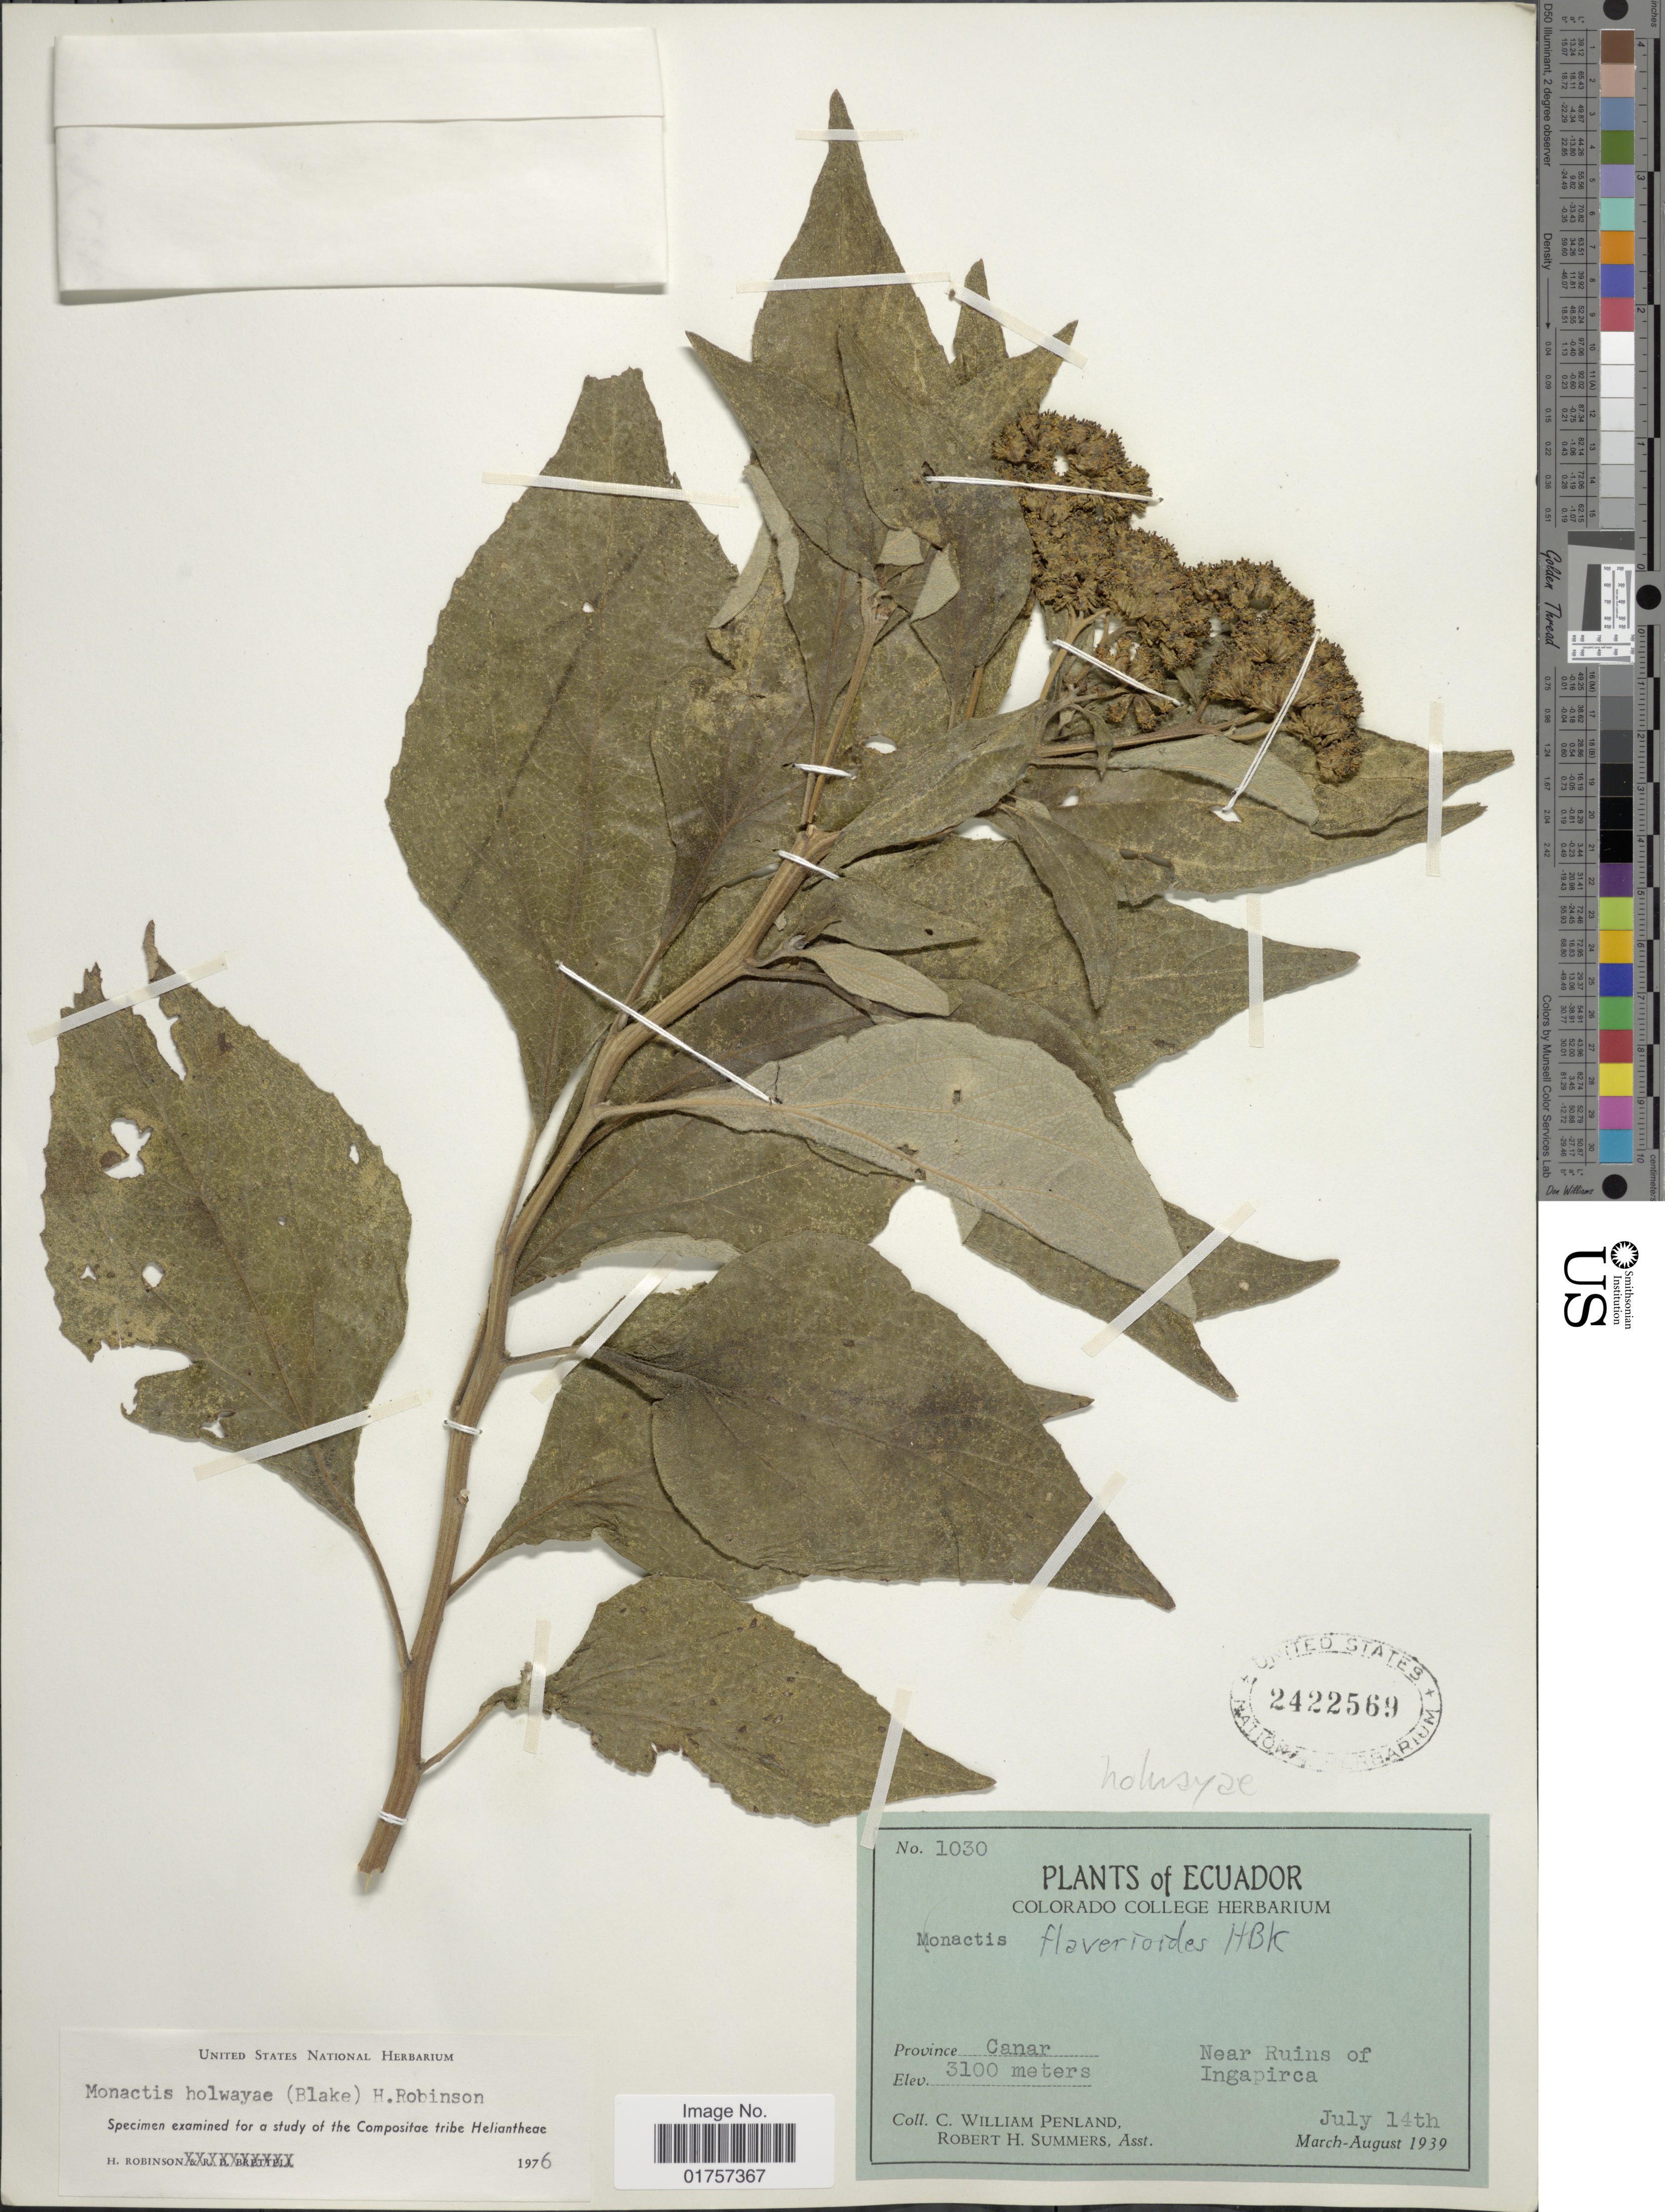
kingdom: Plantae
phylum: Tracheophyta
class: Magnoliopsida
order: Asterales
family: Asteraceae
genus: Monactis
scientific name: Monactis holwayae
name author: (S.F. Blake) H. Rob.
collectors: C. W. Penland & R. Summers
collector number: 1030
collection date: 1939-07-14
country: Ecuador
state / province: Cañar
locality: Near Ruins of Ingapirca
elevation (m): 3100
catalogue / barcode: US 2422569